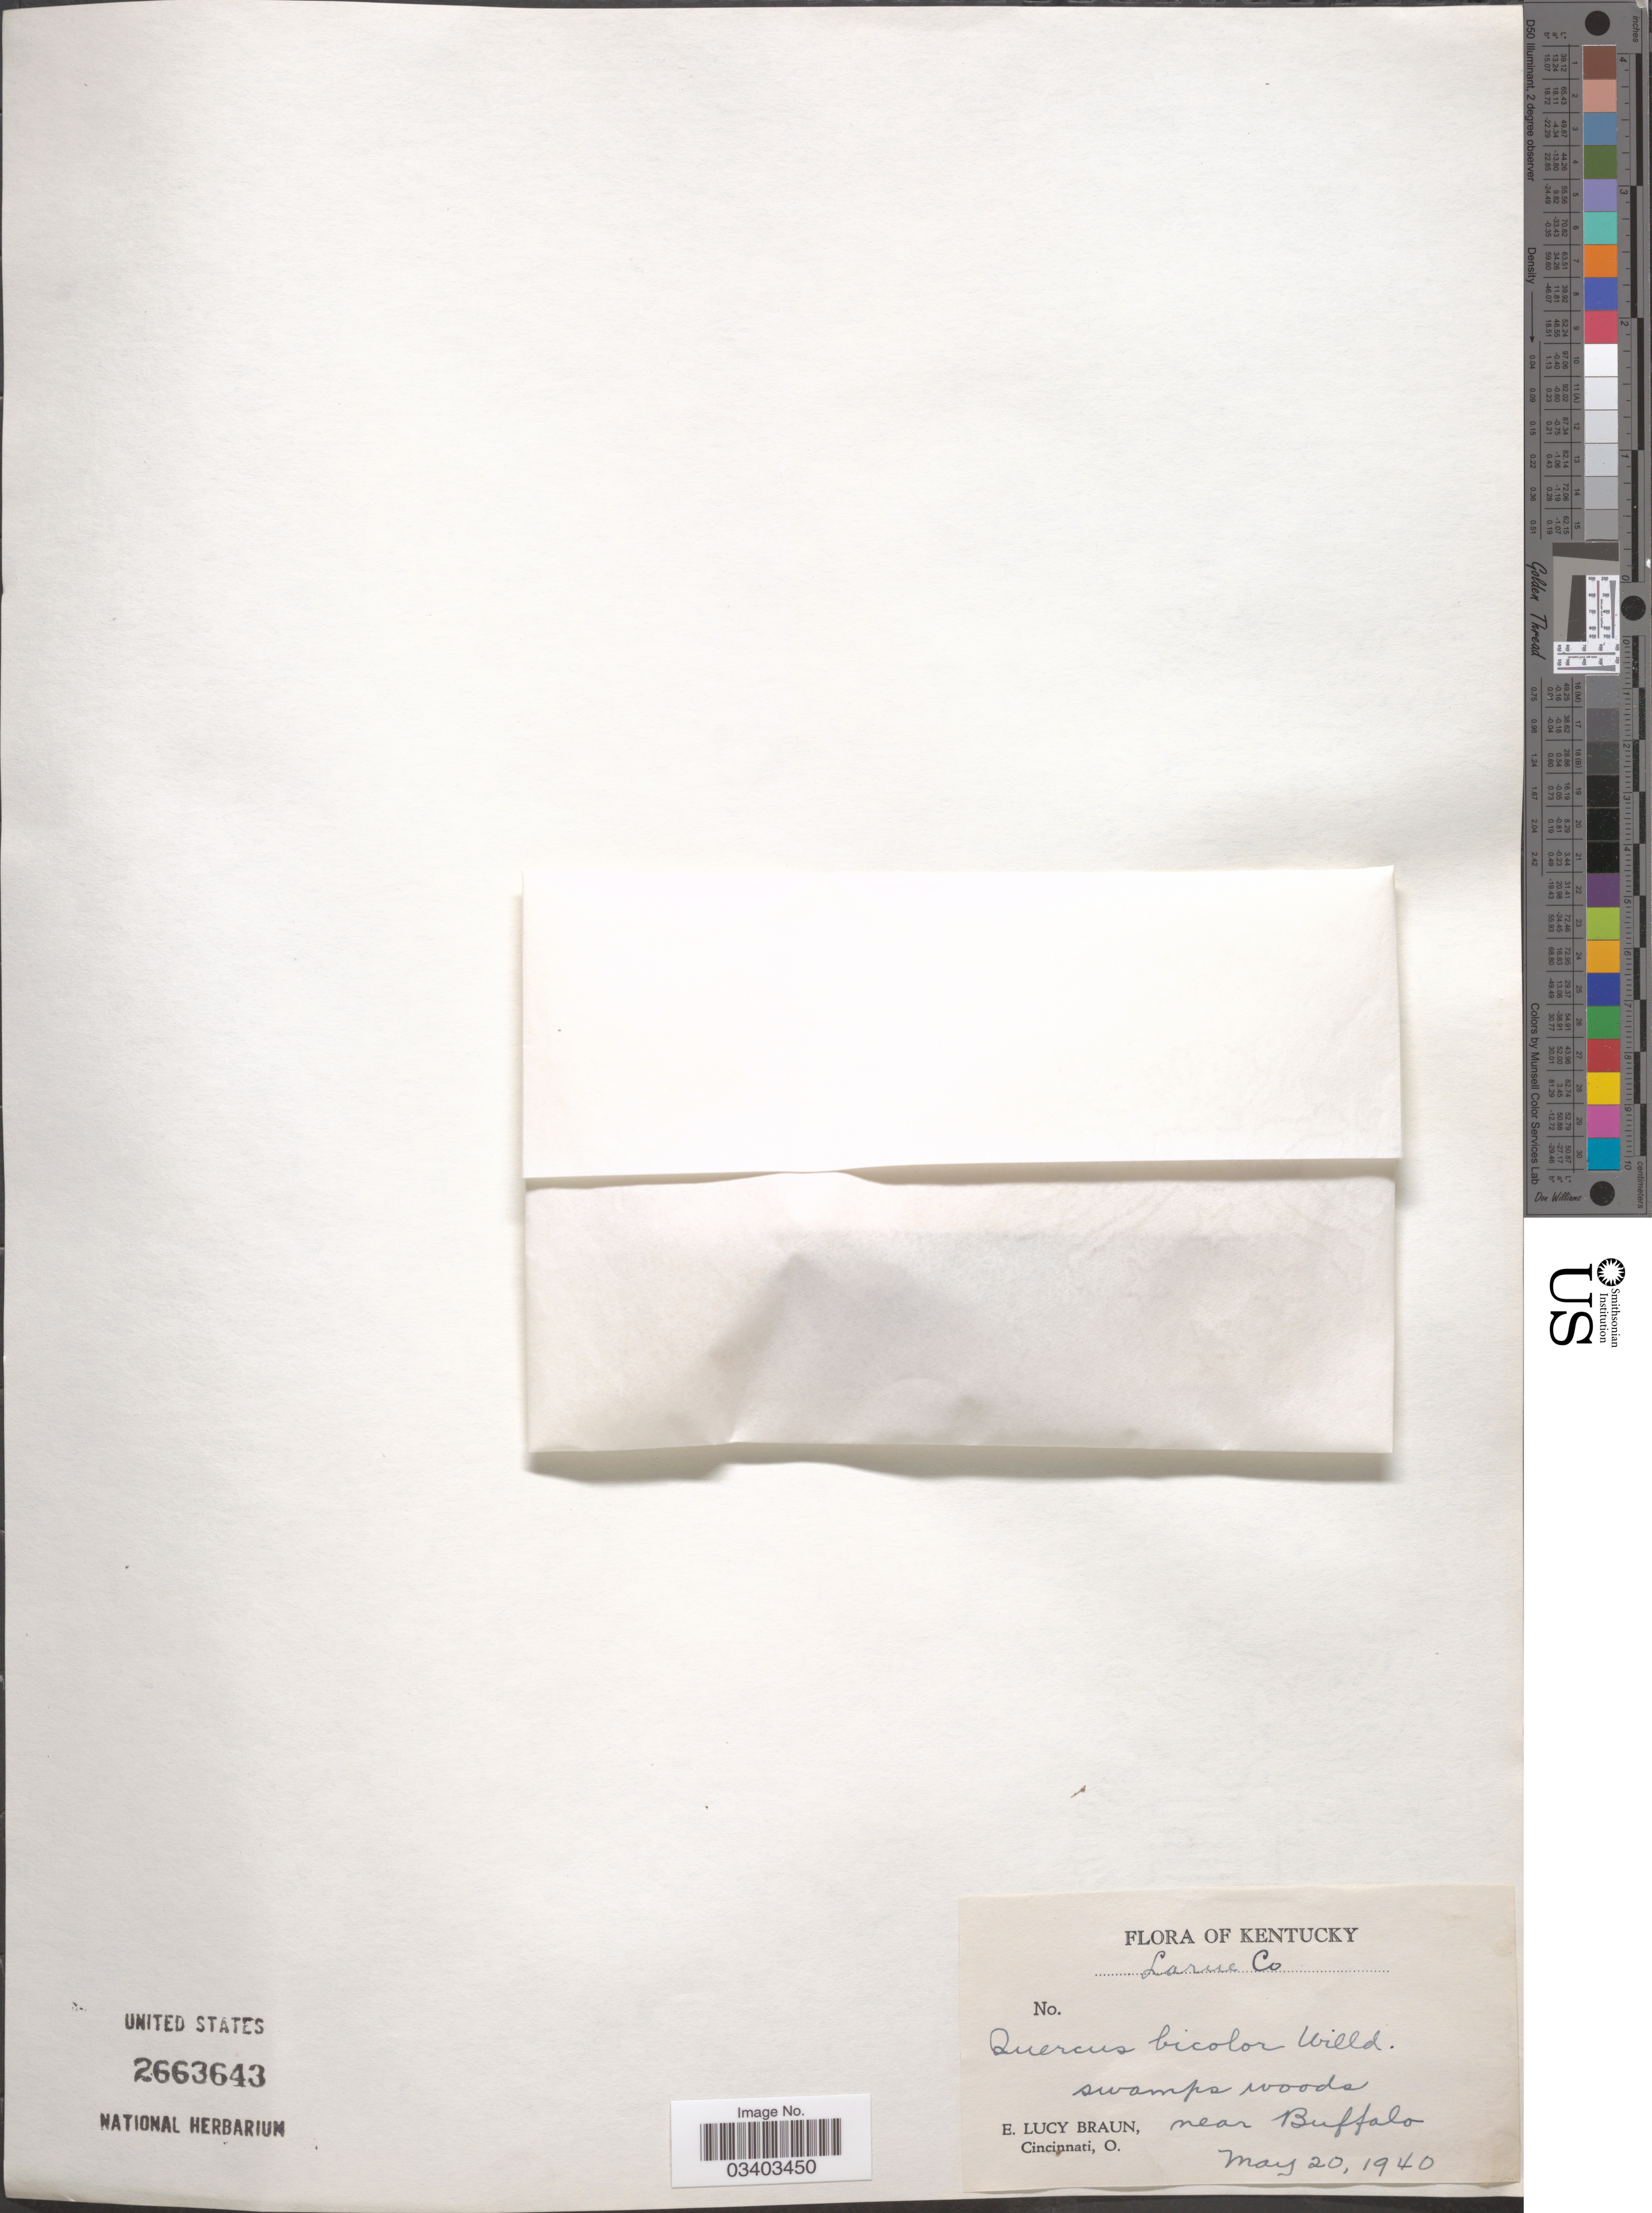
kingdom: Plantae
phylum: Tracheophyta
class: Magnoliopsida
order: Fagales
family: Fagaceae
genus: Quercus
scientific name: Quercus bicolor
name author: Willd.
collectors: E. L. Braun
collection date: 1940-05-20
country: United States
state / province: Kentucky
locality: Larue Co. Near Buffalo.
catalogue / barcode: US 2663643